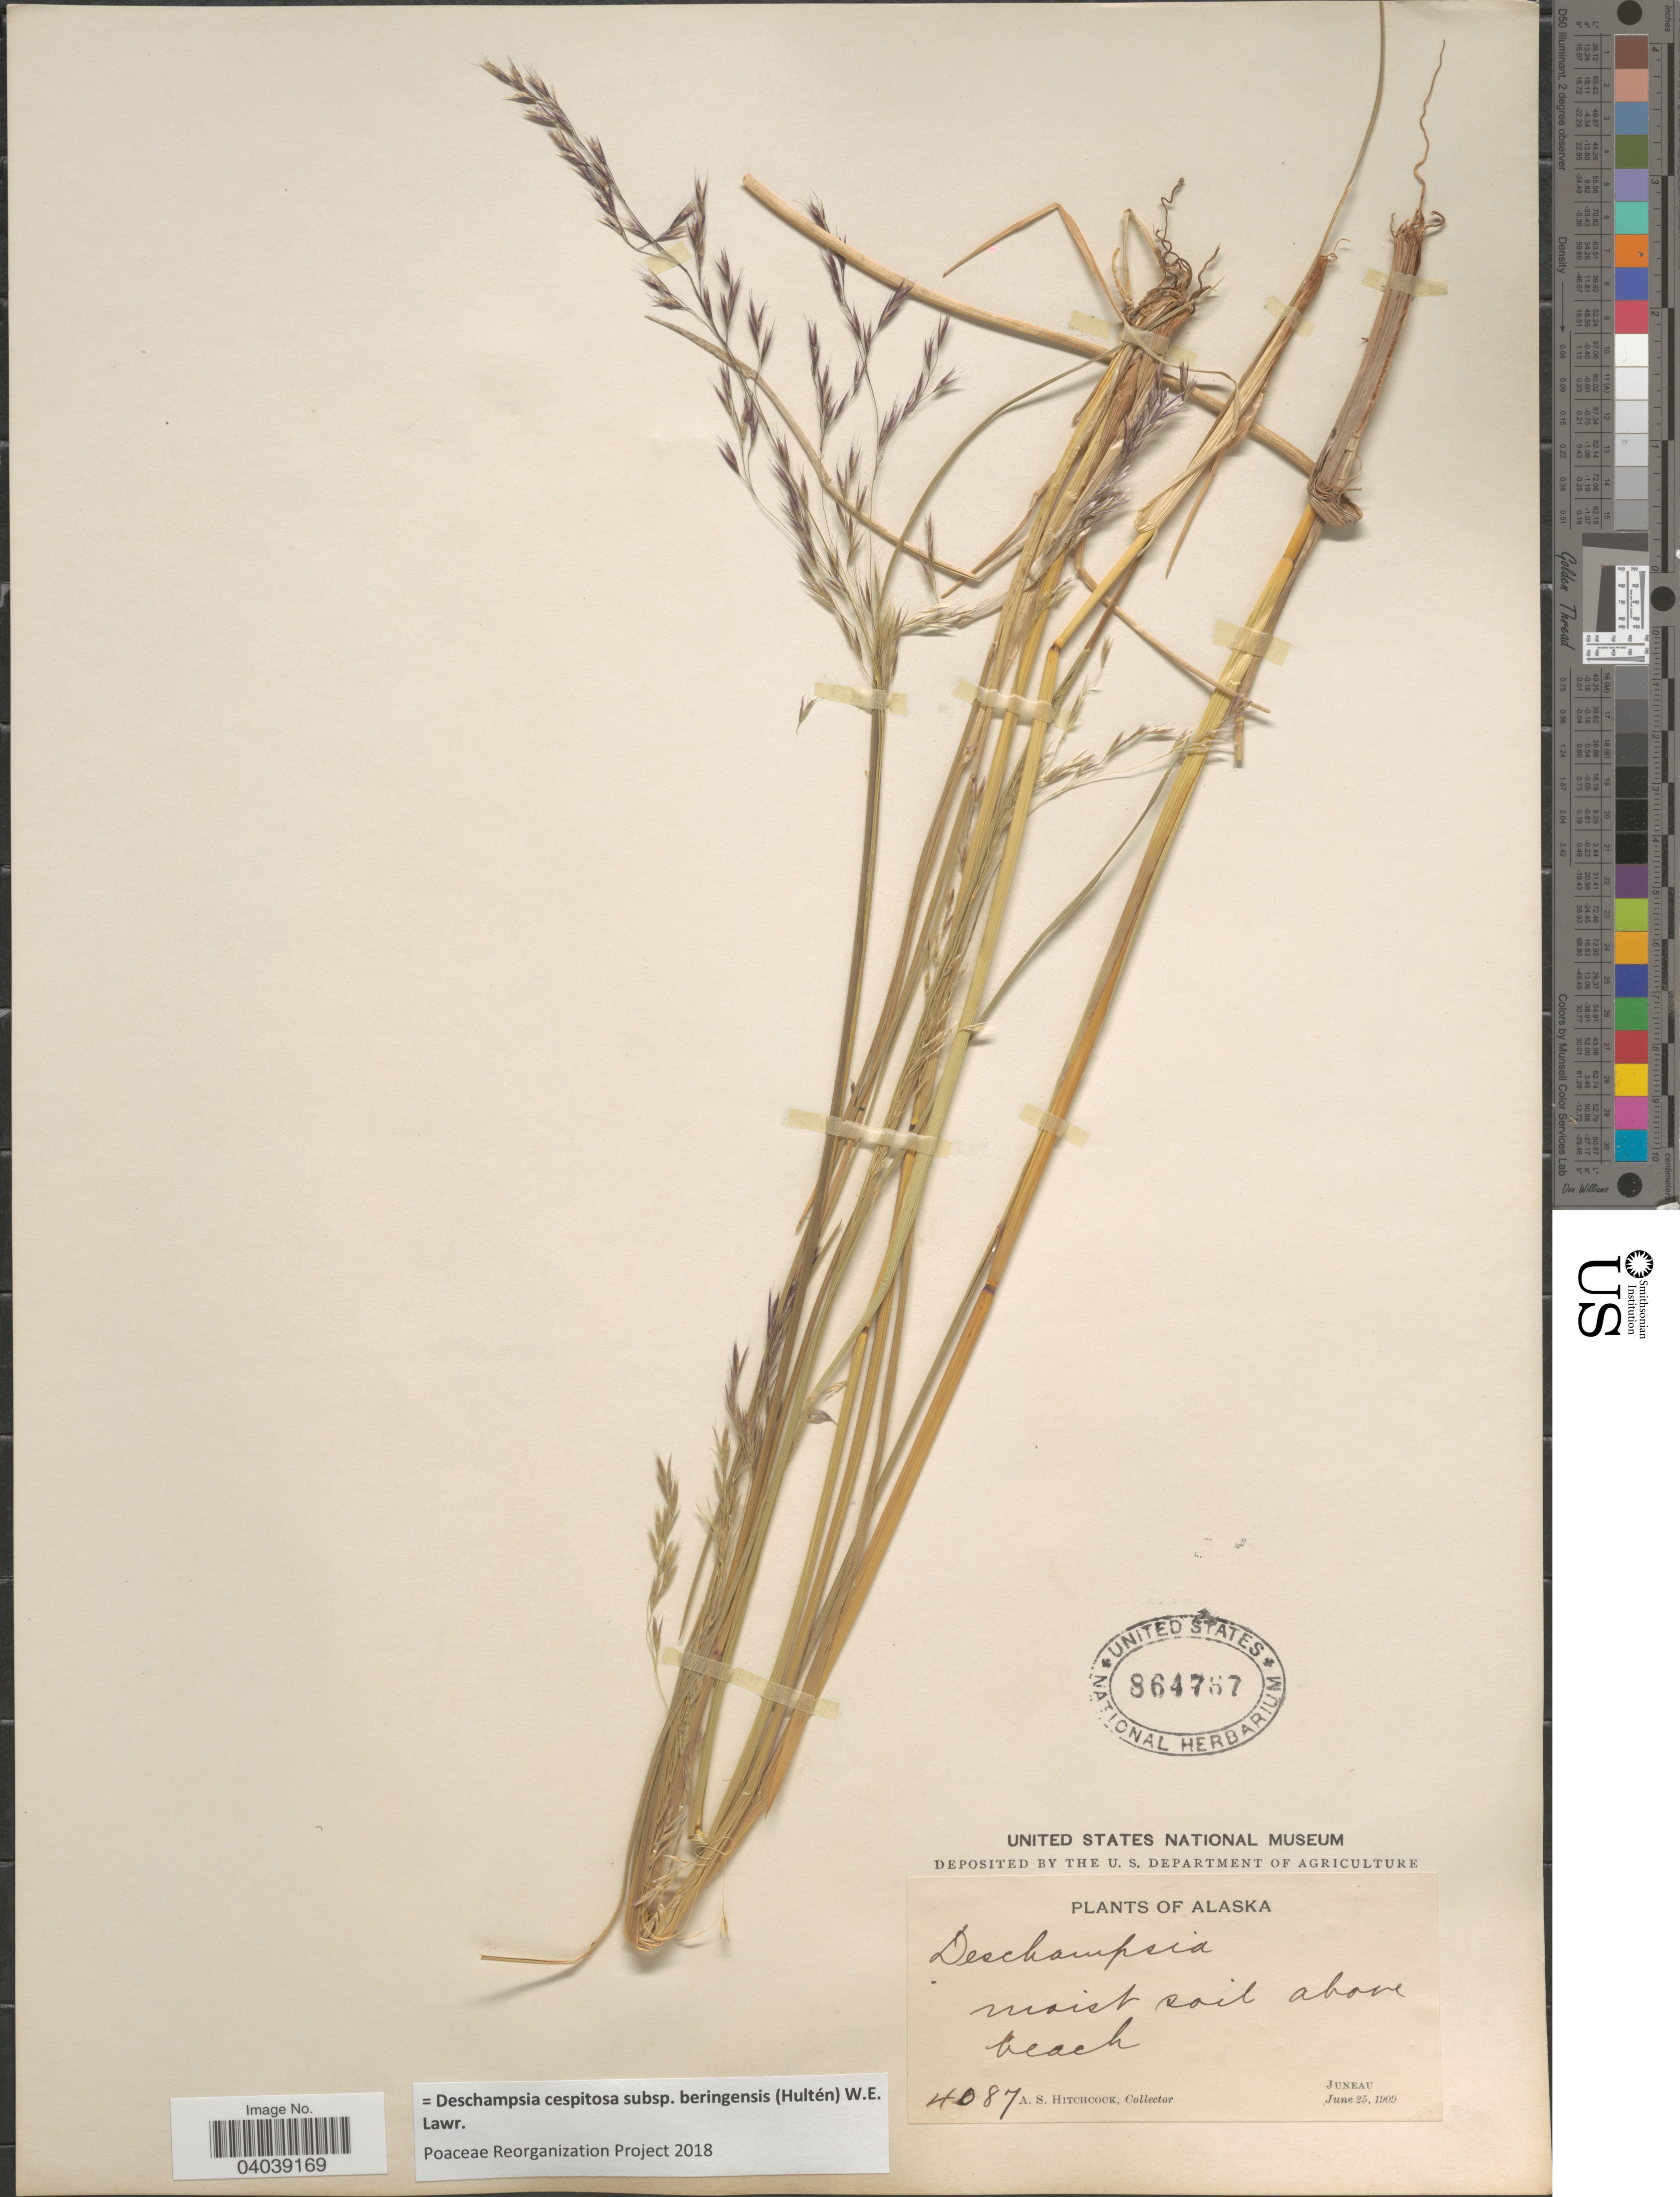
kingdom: Plantae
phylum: Tracheophyta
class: Liliopsida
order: Poales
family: Poaceae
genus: Deschampsia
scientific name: Deschampsia cespitosa subsp. beringensis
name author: (Hultén) Lawrence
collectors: A. S. Hitchcock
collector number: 4087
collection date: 1909-06-25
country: United States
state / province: Alaska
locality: Juneau.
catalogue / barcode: US 864767